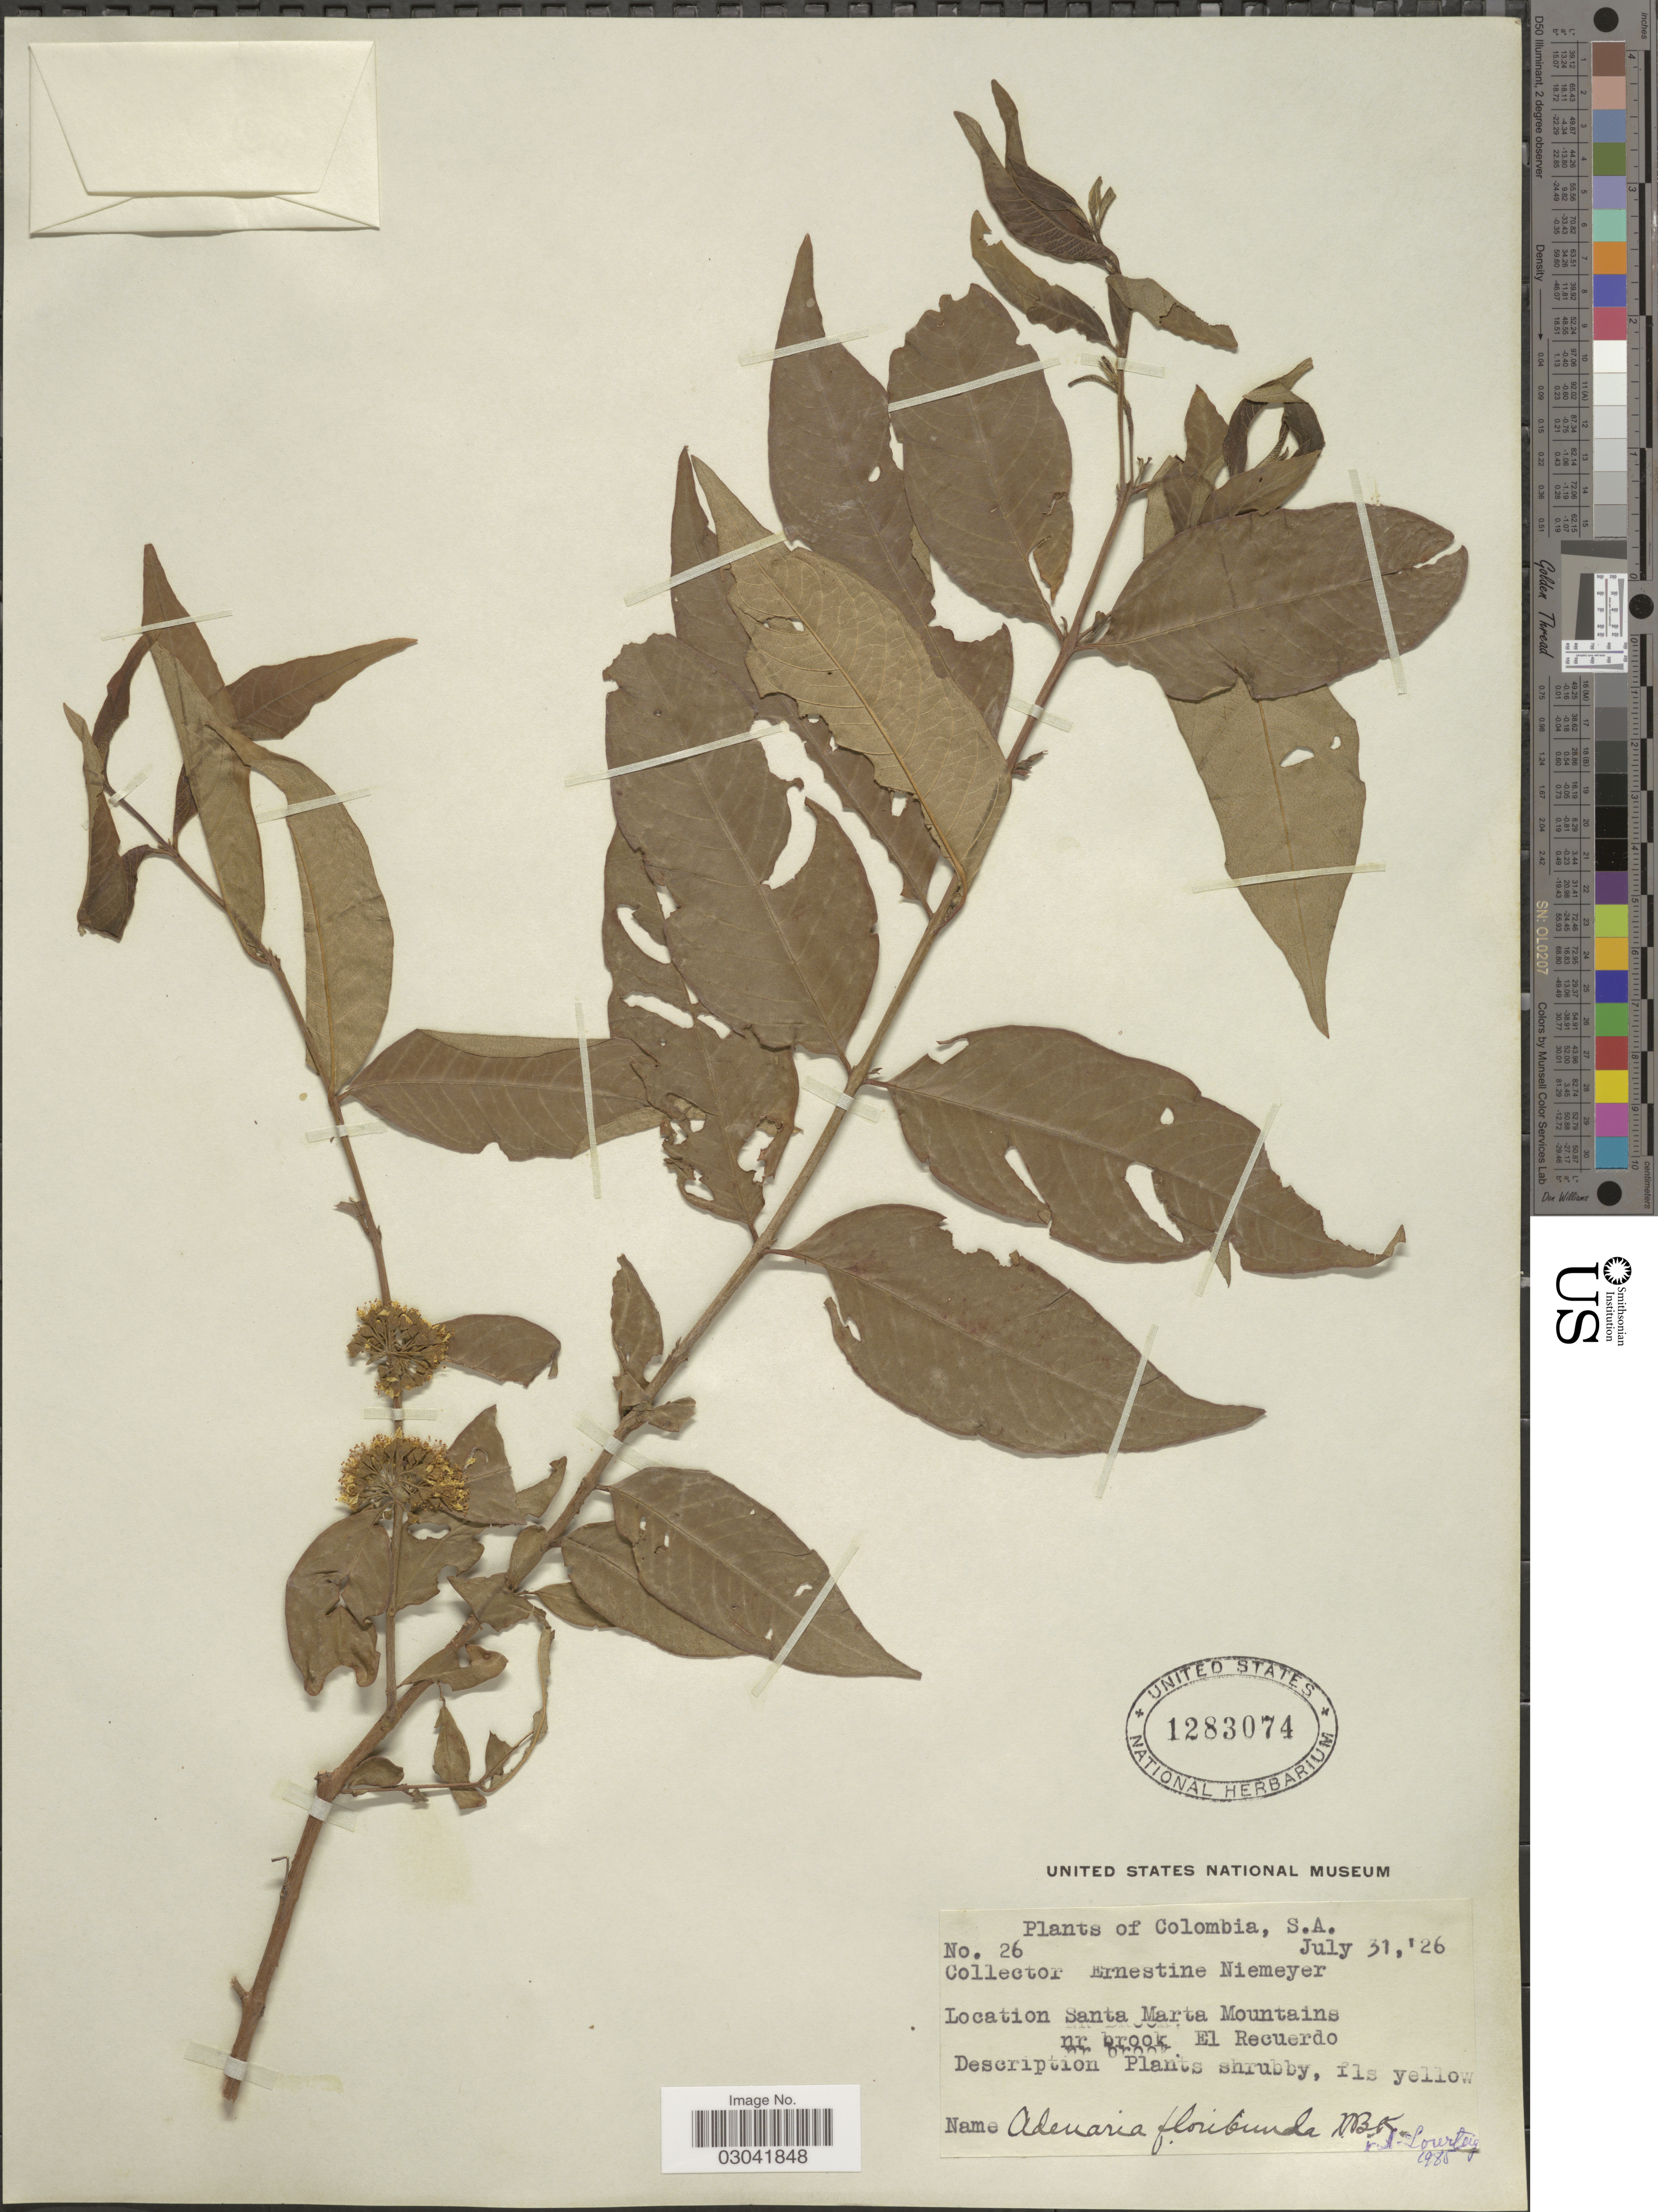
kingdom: Plantae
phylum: Tracheophyta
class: Magnoliopsida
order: Myrtales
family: Lythraceae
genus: Adenaria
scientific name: Adenaria floribunda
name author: Kunth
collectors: E. H. Niemeyer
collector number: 26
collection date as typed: Transcribed d/m/y: 31/7/26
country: Colombia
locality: Santa Marta Mountains nr brook El Recuerdo.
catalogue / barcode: US 1283074